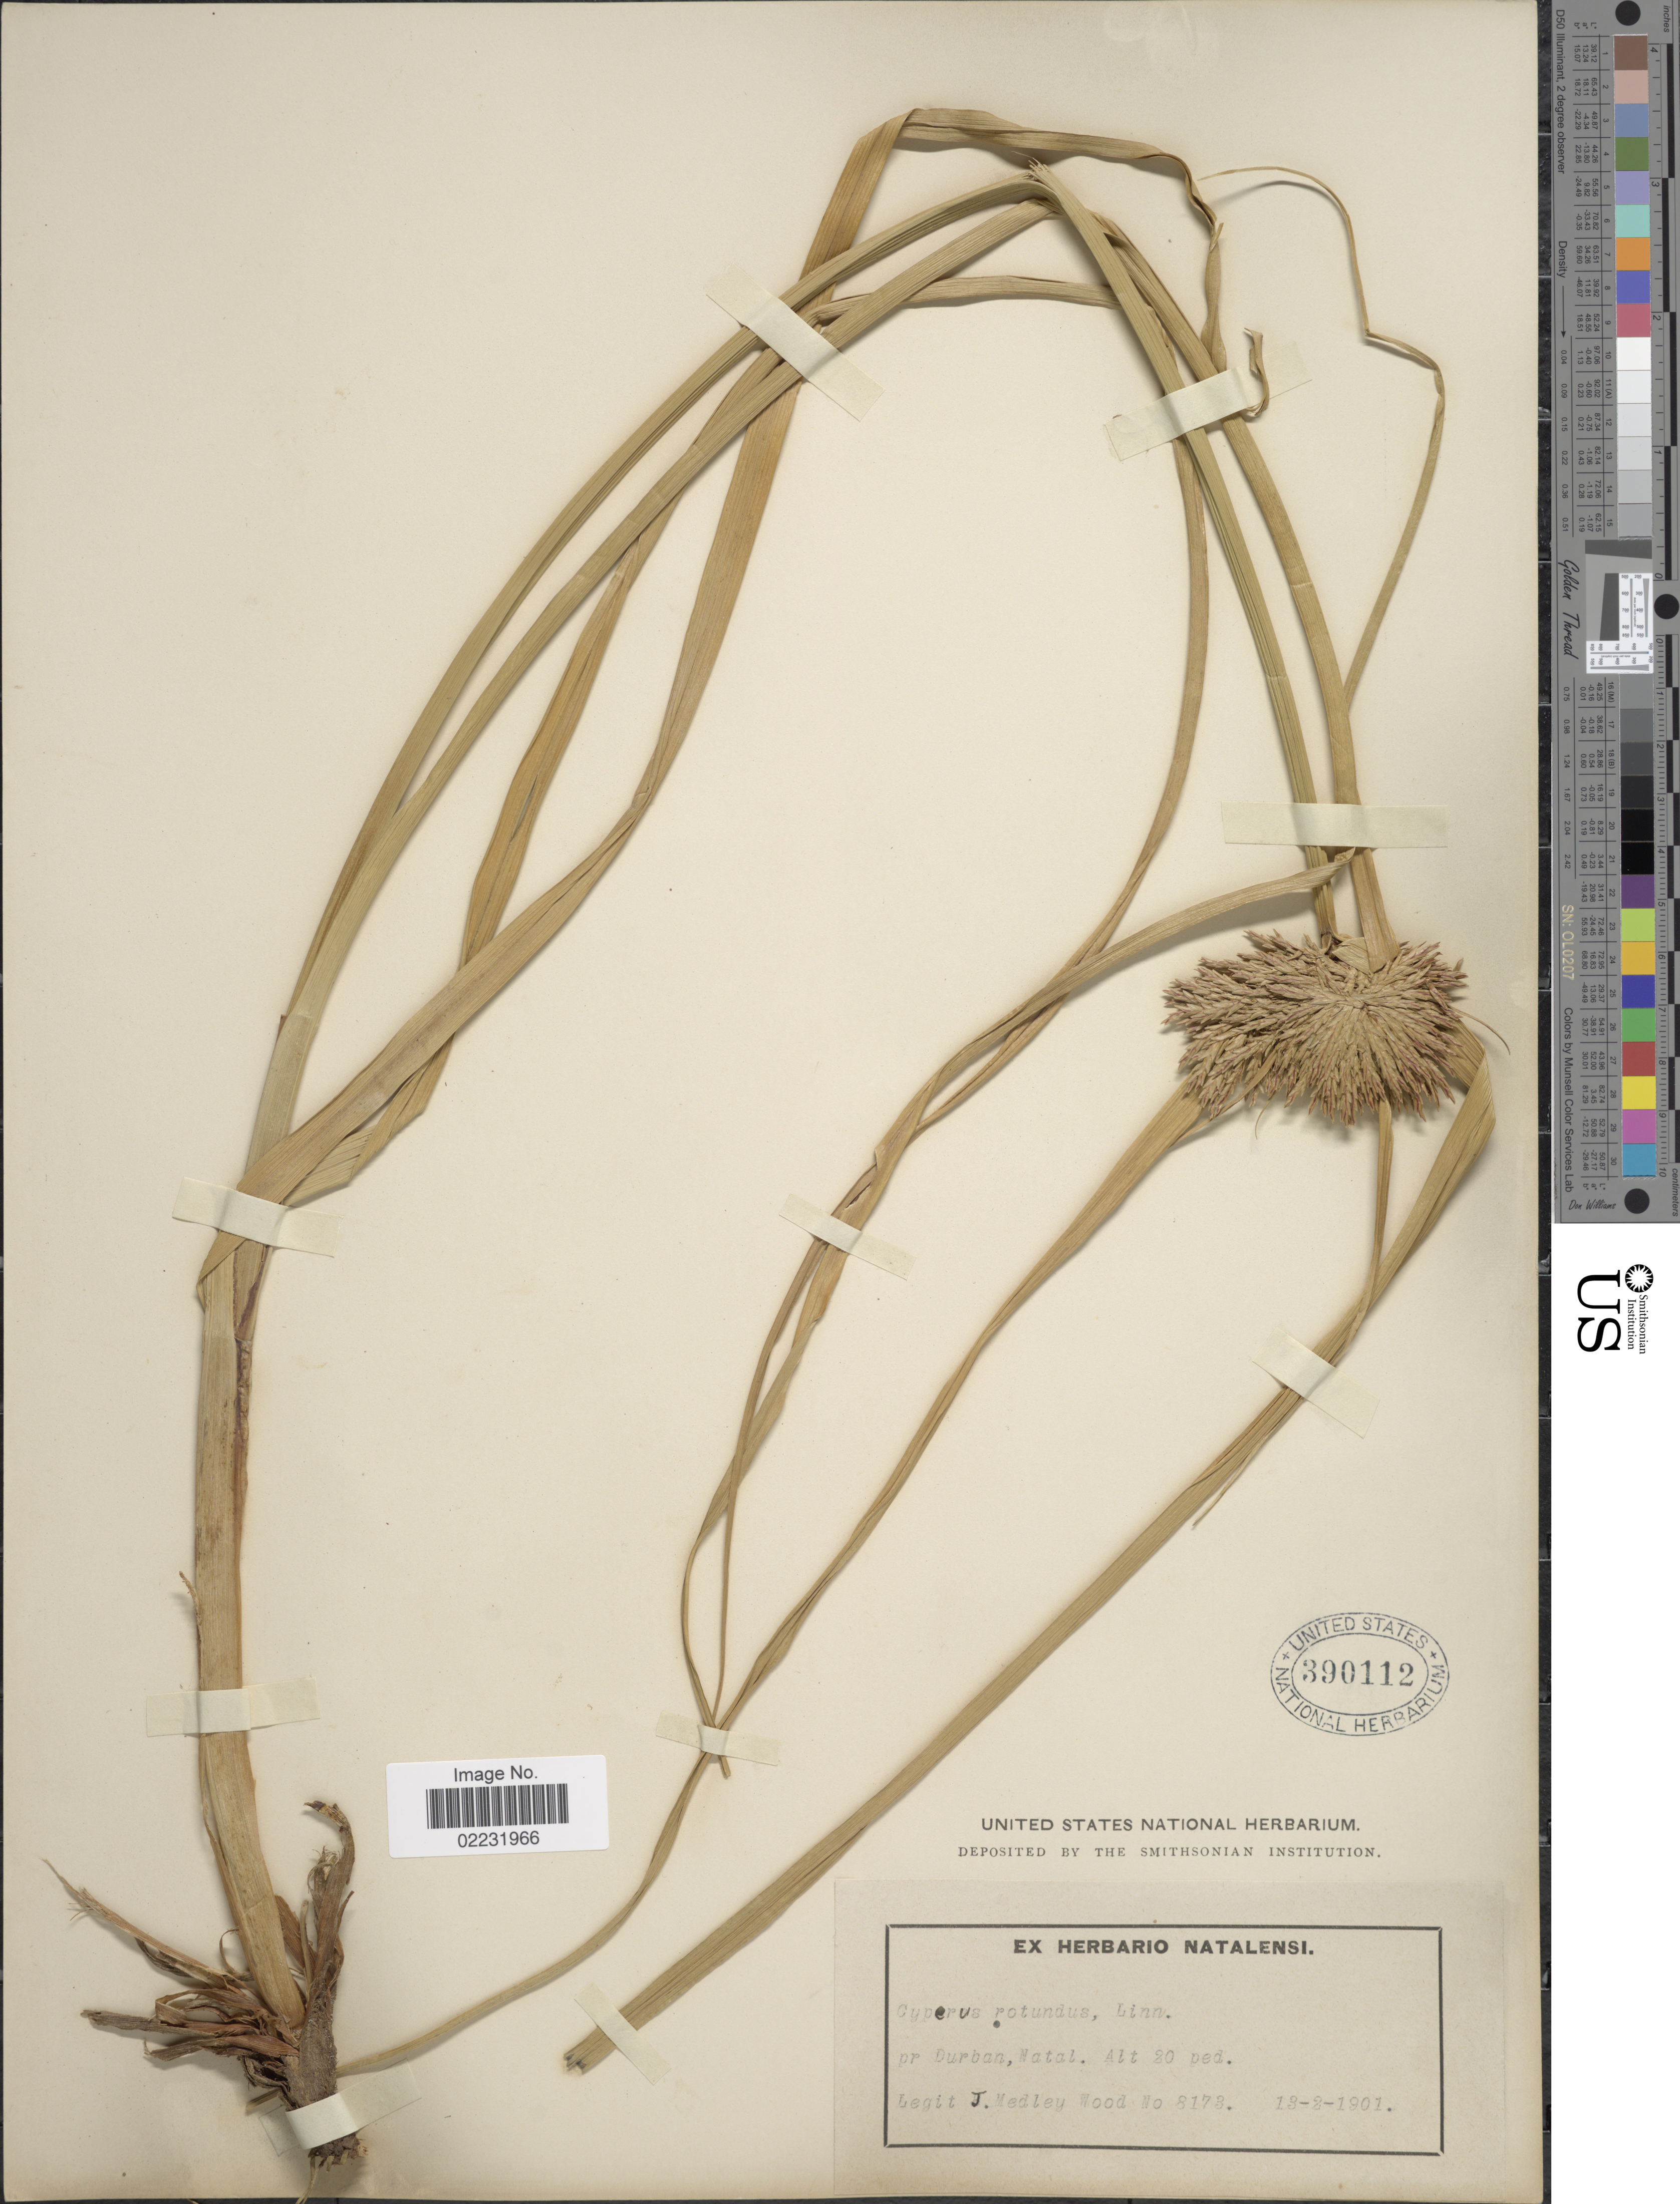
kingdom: Plantae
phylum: Tracheophyta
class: Liliopsida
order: Poales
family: Cyperaceae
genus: Cyperus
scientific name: Cyperus natalensis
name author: Hochst. ex C. Krauss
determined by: Strong, Mark T., (BOT), Smithsonian Institution - National Museum of Natural History (UNITED STATES)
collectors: J. Medley Wood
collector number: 8173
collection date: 1901-02-13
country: South Africa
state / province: KwaZulu-Natal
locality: Durban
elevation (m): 6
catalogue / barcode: US 390112